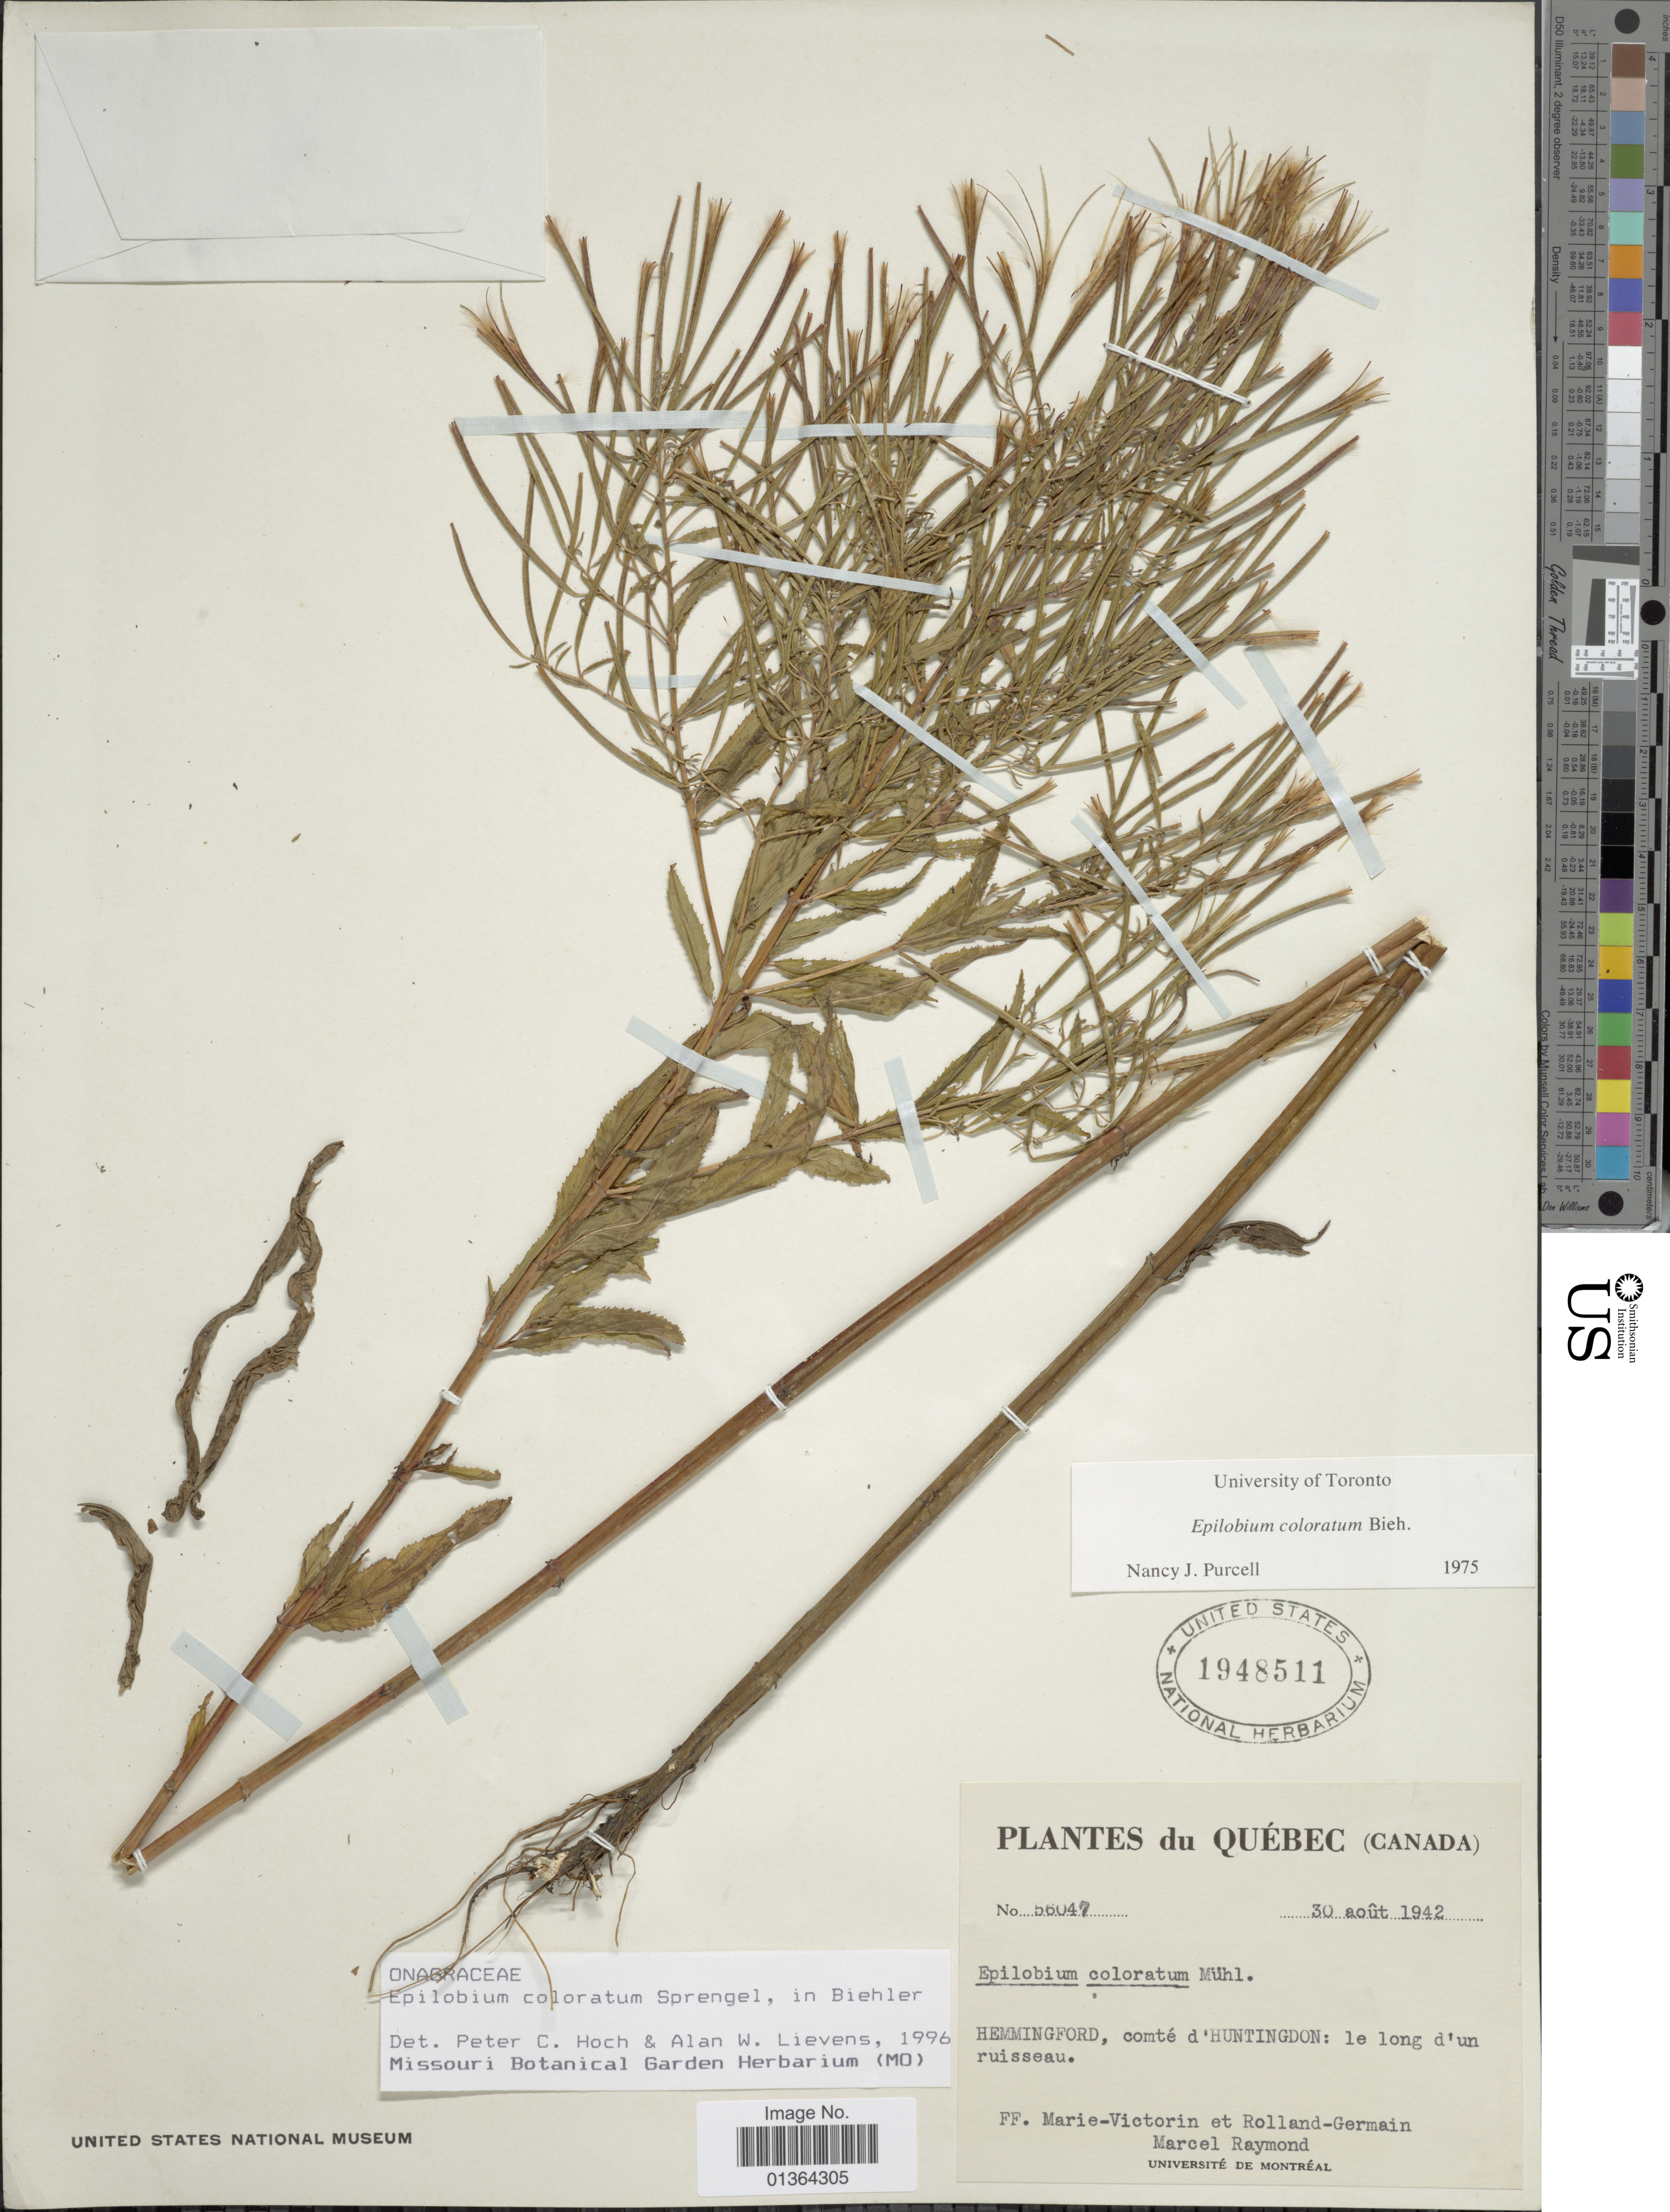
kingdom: Plantae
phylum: Tracheophyta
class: Magnoliopsida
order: Myrtales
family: Onagraceae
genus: Epilobium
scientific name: Epilobium coloratum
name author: Biehler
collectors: Fr. Marie-Victorin, Rolland-Germain & M. Raymond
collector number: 56047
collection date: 1942-08-30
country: Canada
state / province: Quebec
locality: Hemmingford, comté d'Huntingdon: le long d'un ruisseau.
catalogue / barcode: US 1948511